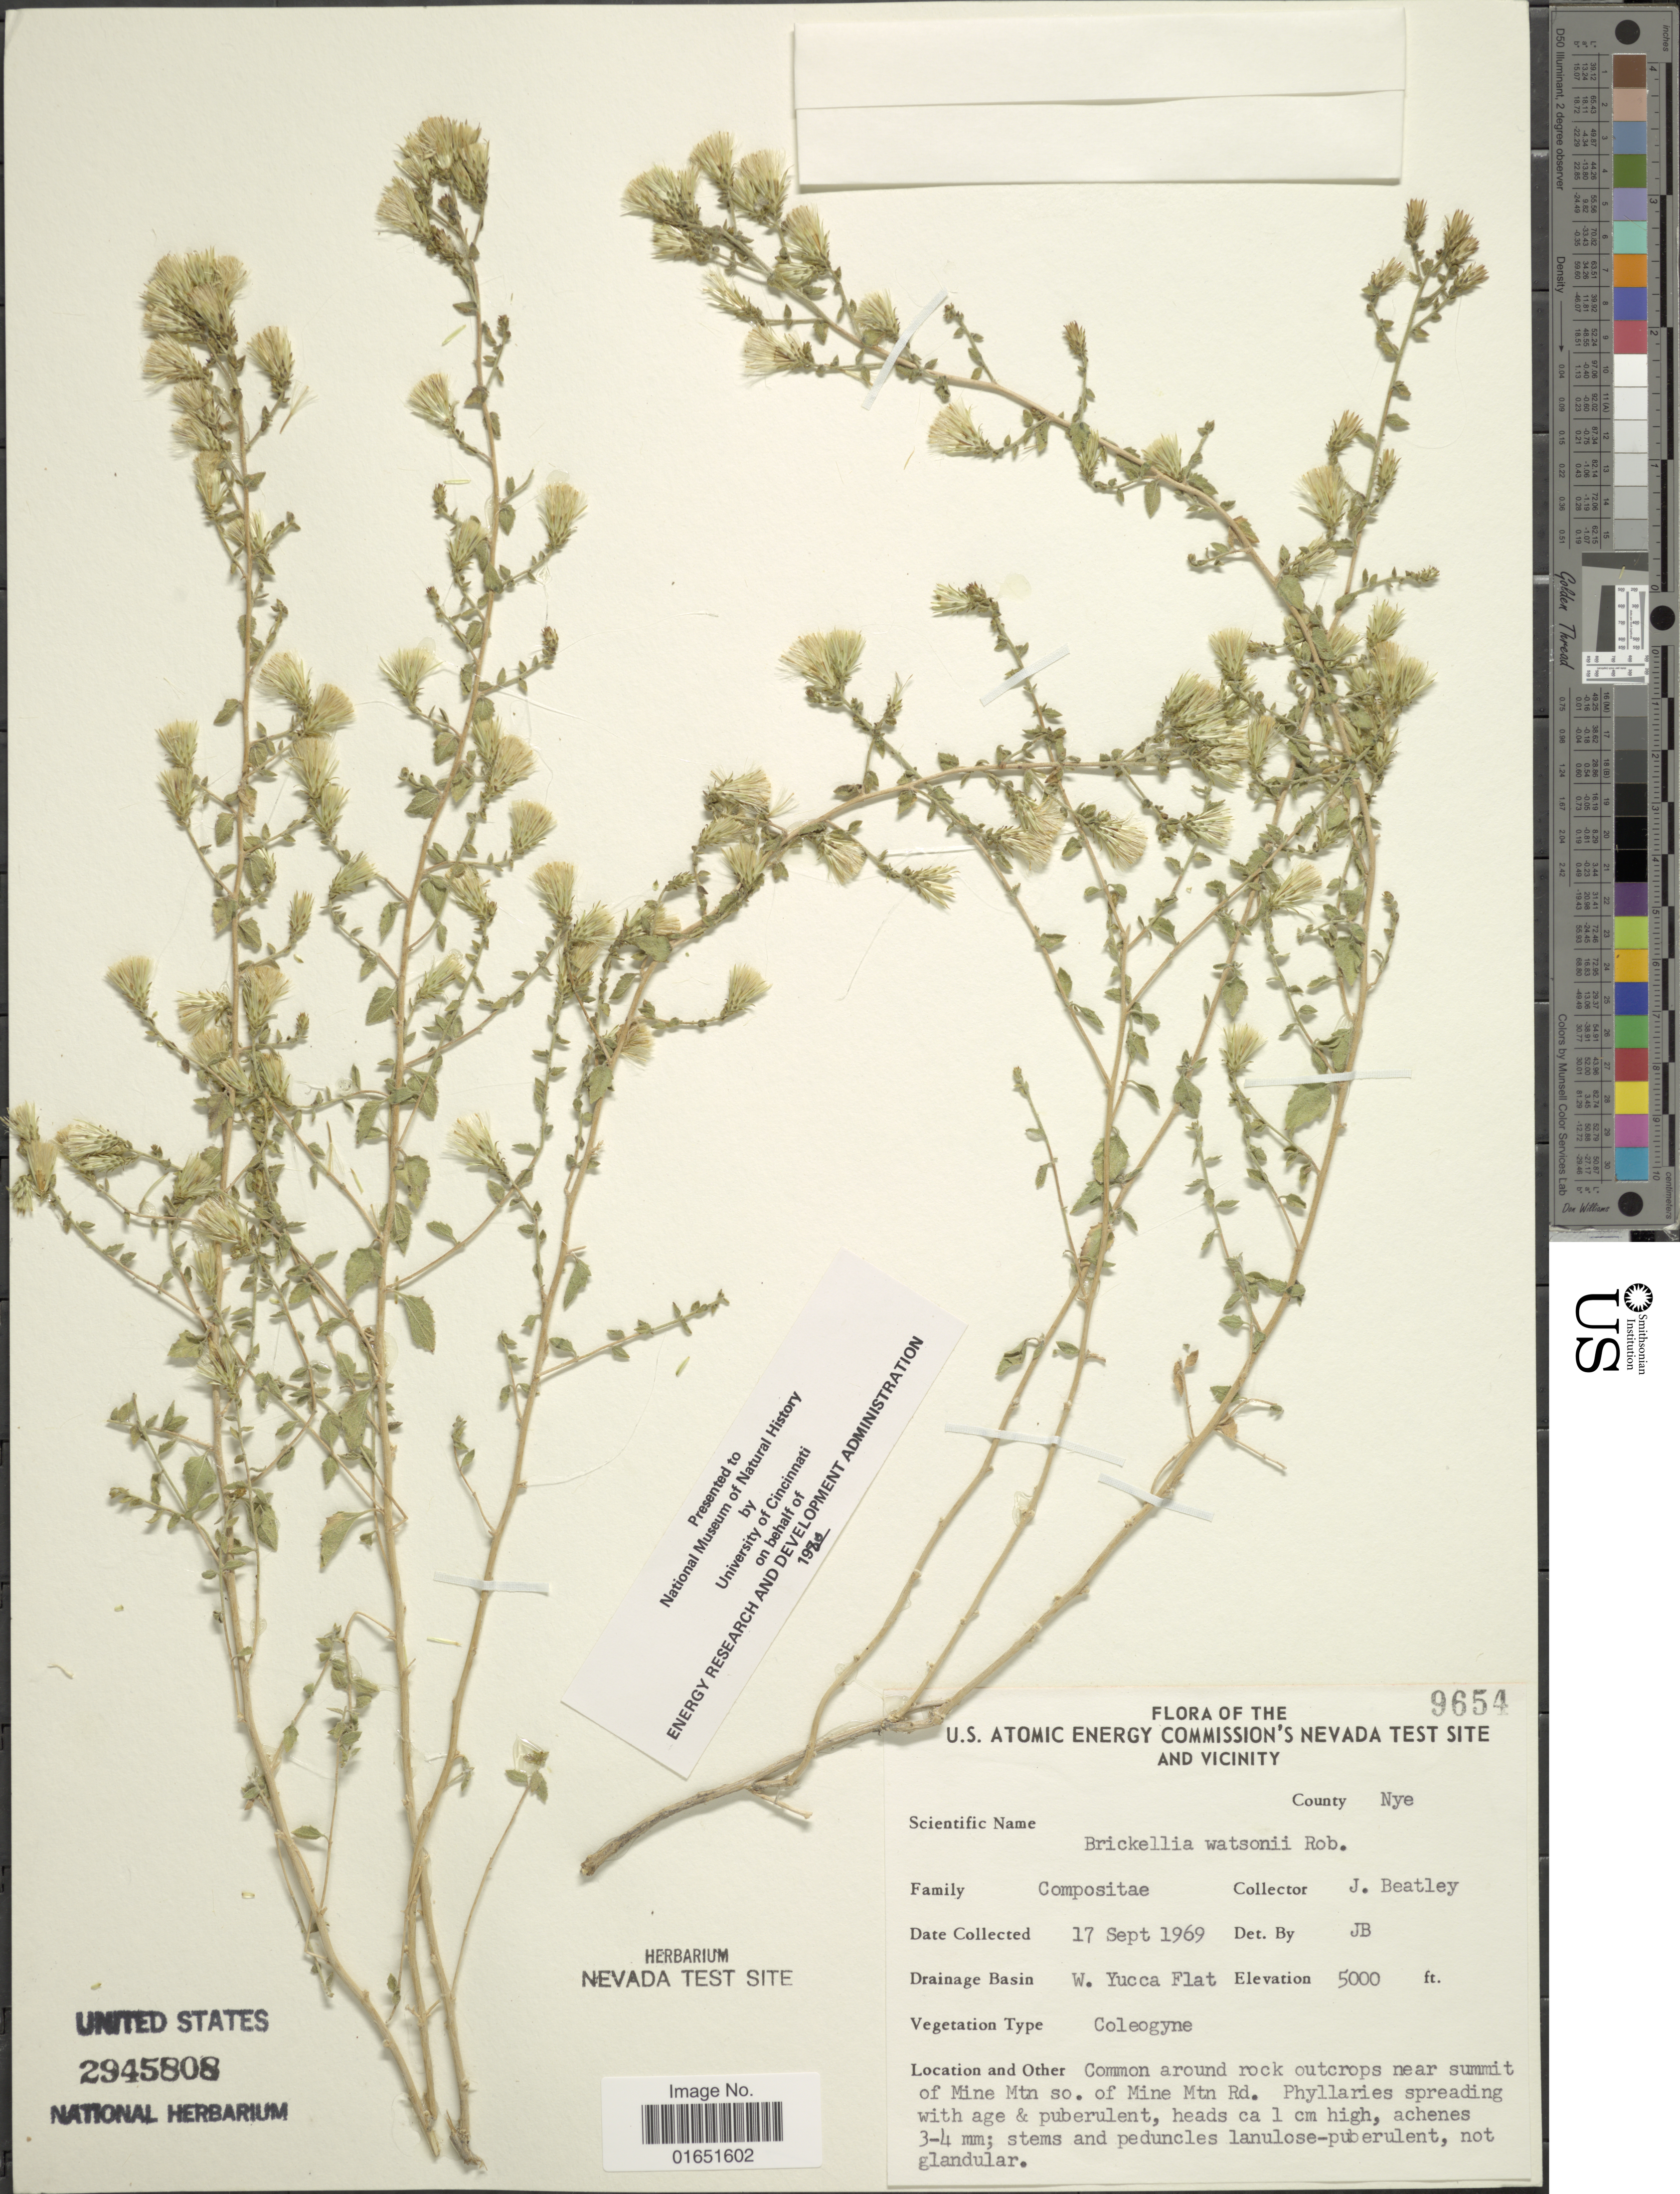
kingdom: Plantae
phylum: Tracheophyta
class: Magnoliopsida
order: Asterales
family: Asteraceae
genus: Brickellia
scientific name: Brickellia watsonii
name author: B.L. Rob.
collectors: J. C. Beatley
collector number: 9654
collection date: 1969-09-17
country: United States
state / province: Nevada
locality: U.S. Atomic Energy Commison's Nevada Test Site and Vicinity, County Nye, Drainage Basin W. Yucca Flat, Common around rock outcrops near summit of Mine Mtn so. of Mine Mtn Rd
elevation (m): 1524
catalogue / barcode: US 2945808